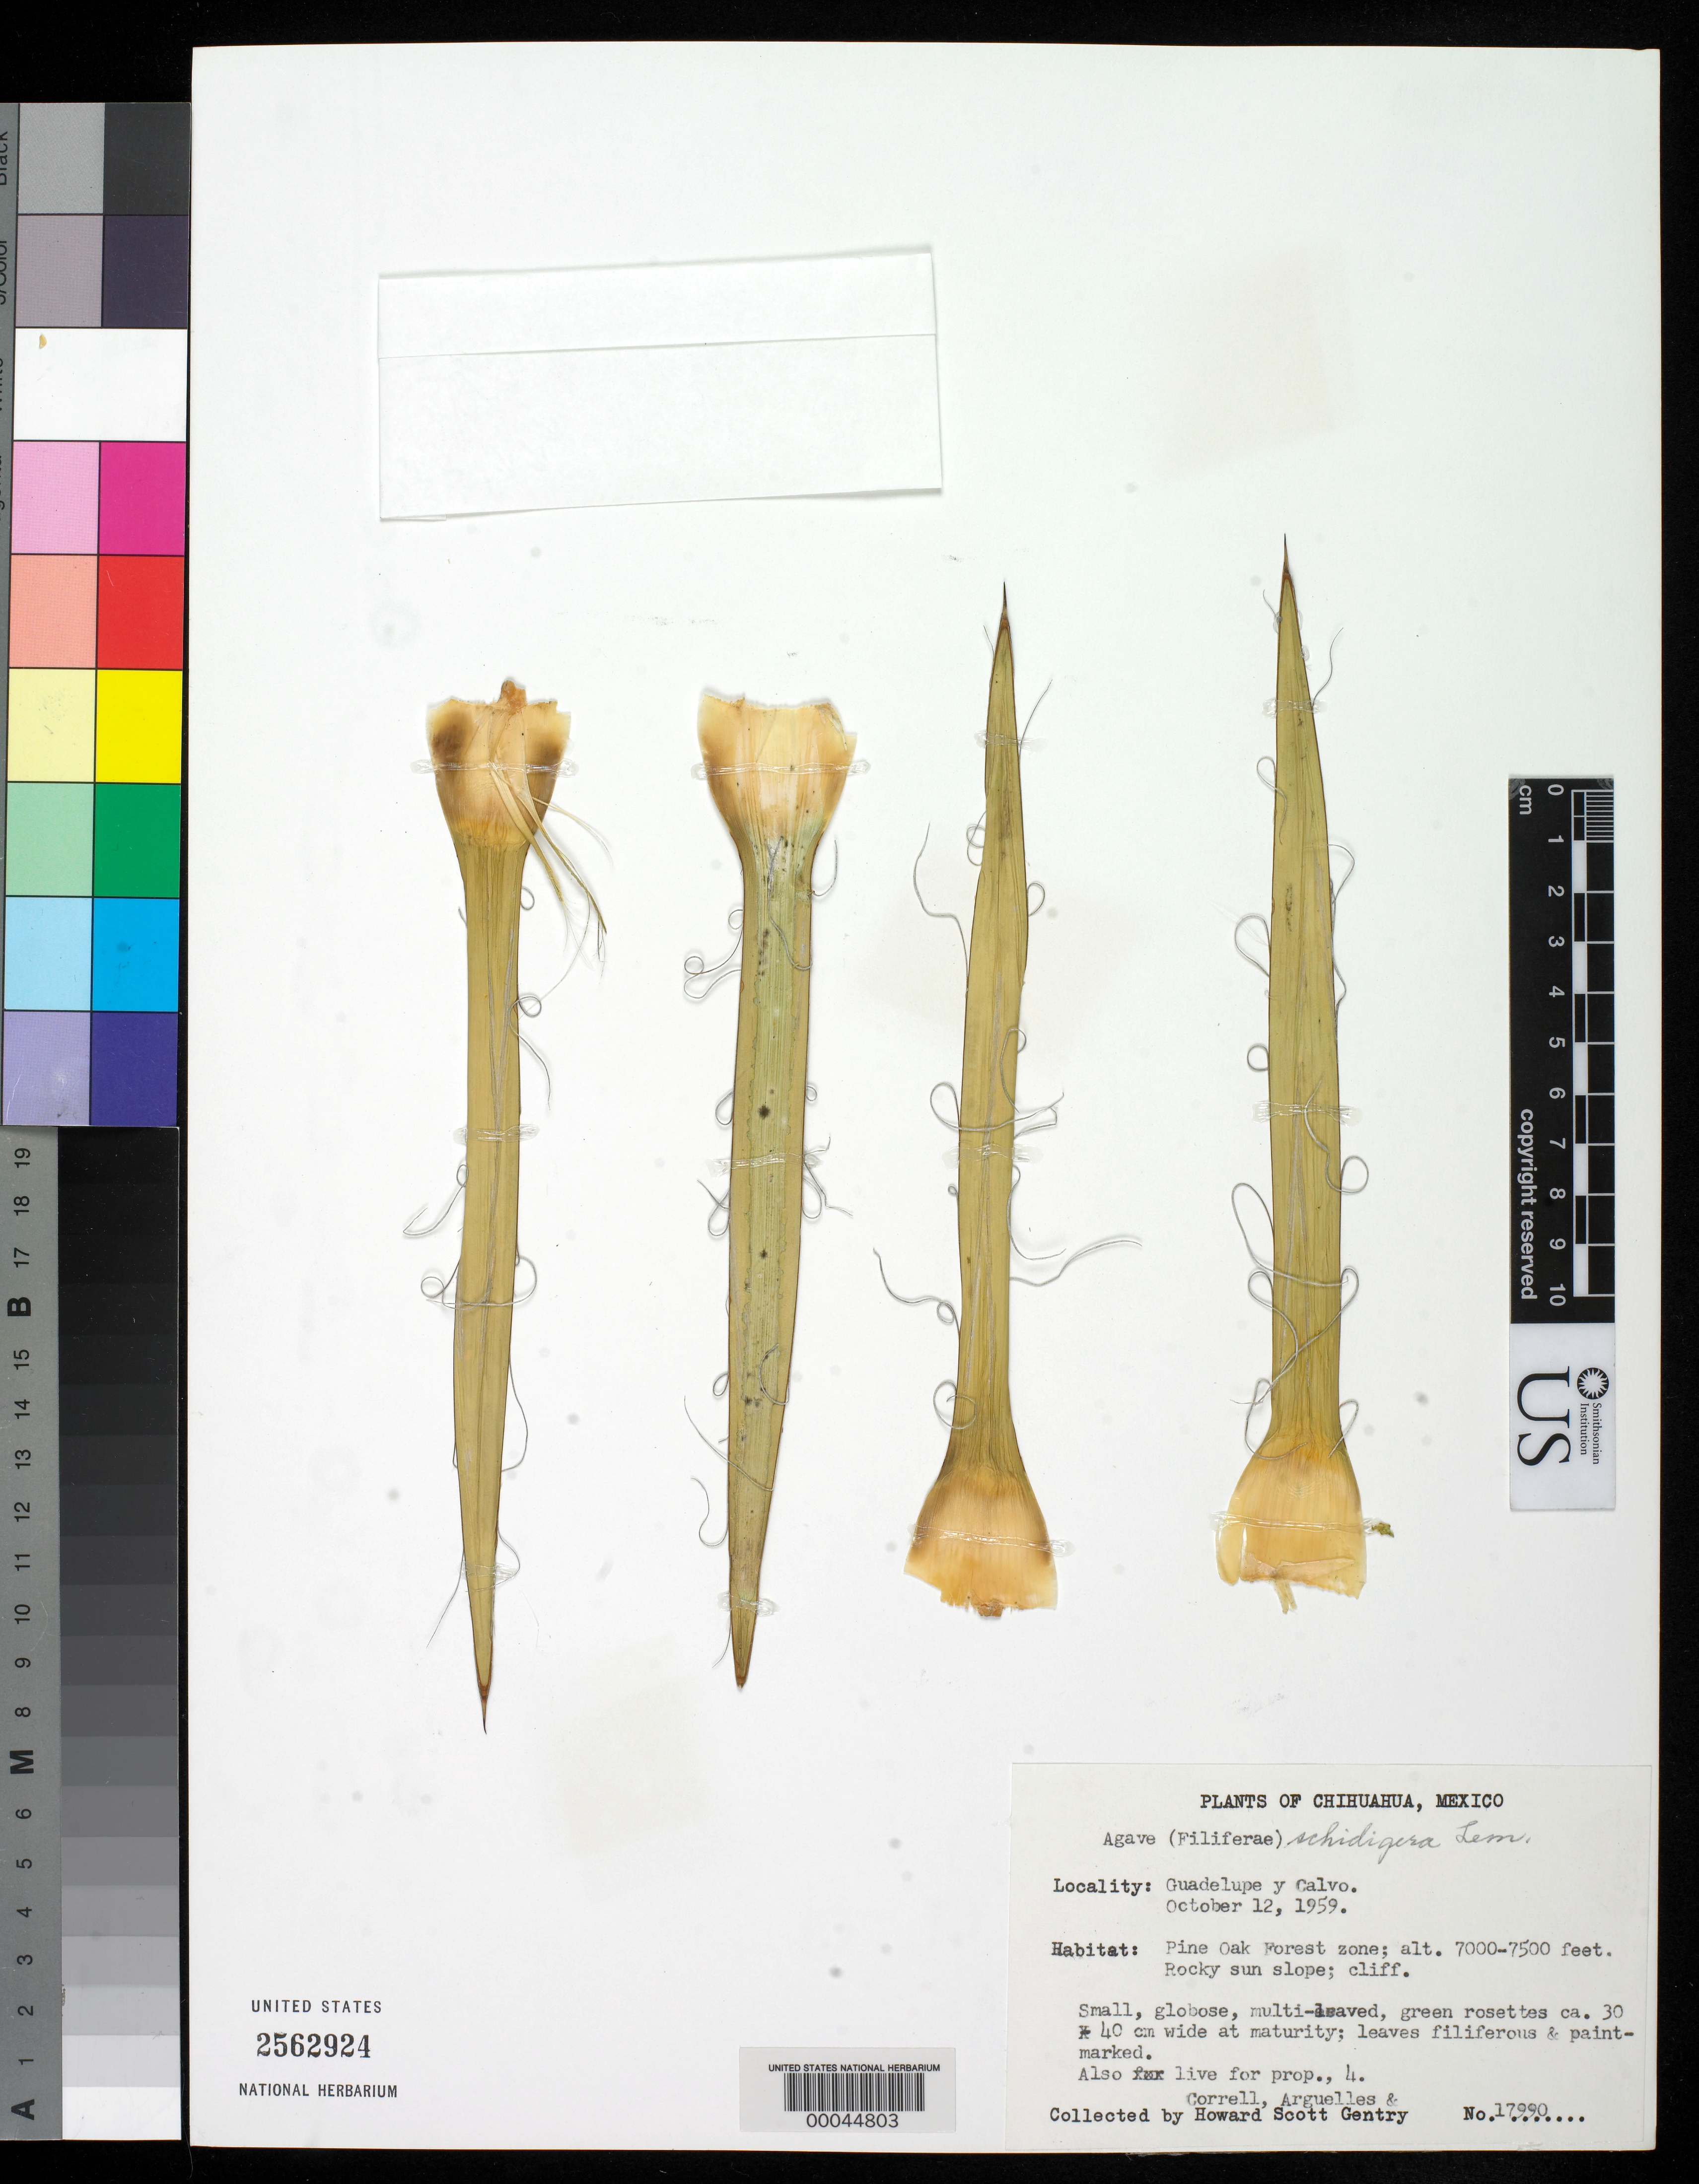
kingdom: Plantae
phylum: Tracheophyta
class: Liliopsida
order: Asparagales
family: Asparagaceae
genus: Agave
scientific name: Agave schidigera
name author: Lem.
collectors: H. S. Gentry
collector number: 17990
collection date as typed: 12 Oct 1959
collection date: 1959-10-12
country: Mexico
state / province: Chihuahua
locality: Guadelupe y Calvo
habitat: Pine oak forest zone; rocky sun slope; cliff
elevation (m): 2134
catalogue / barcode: US 2562924